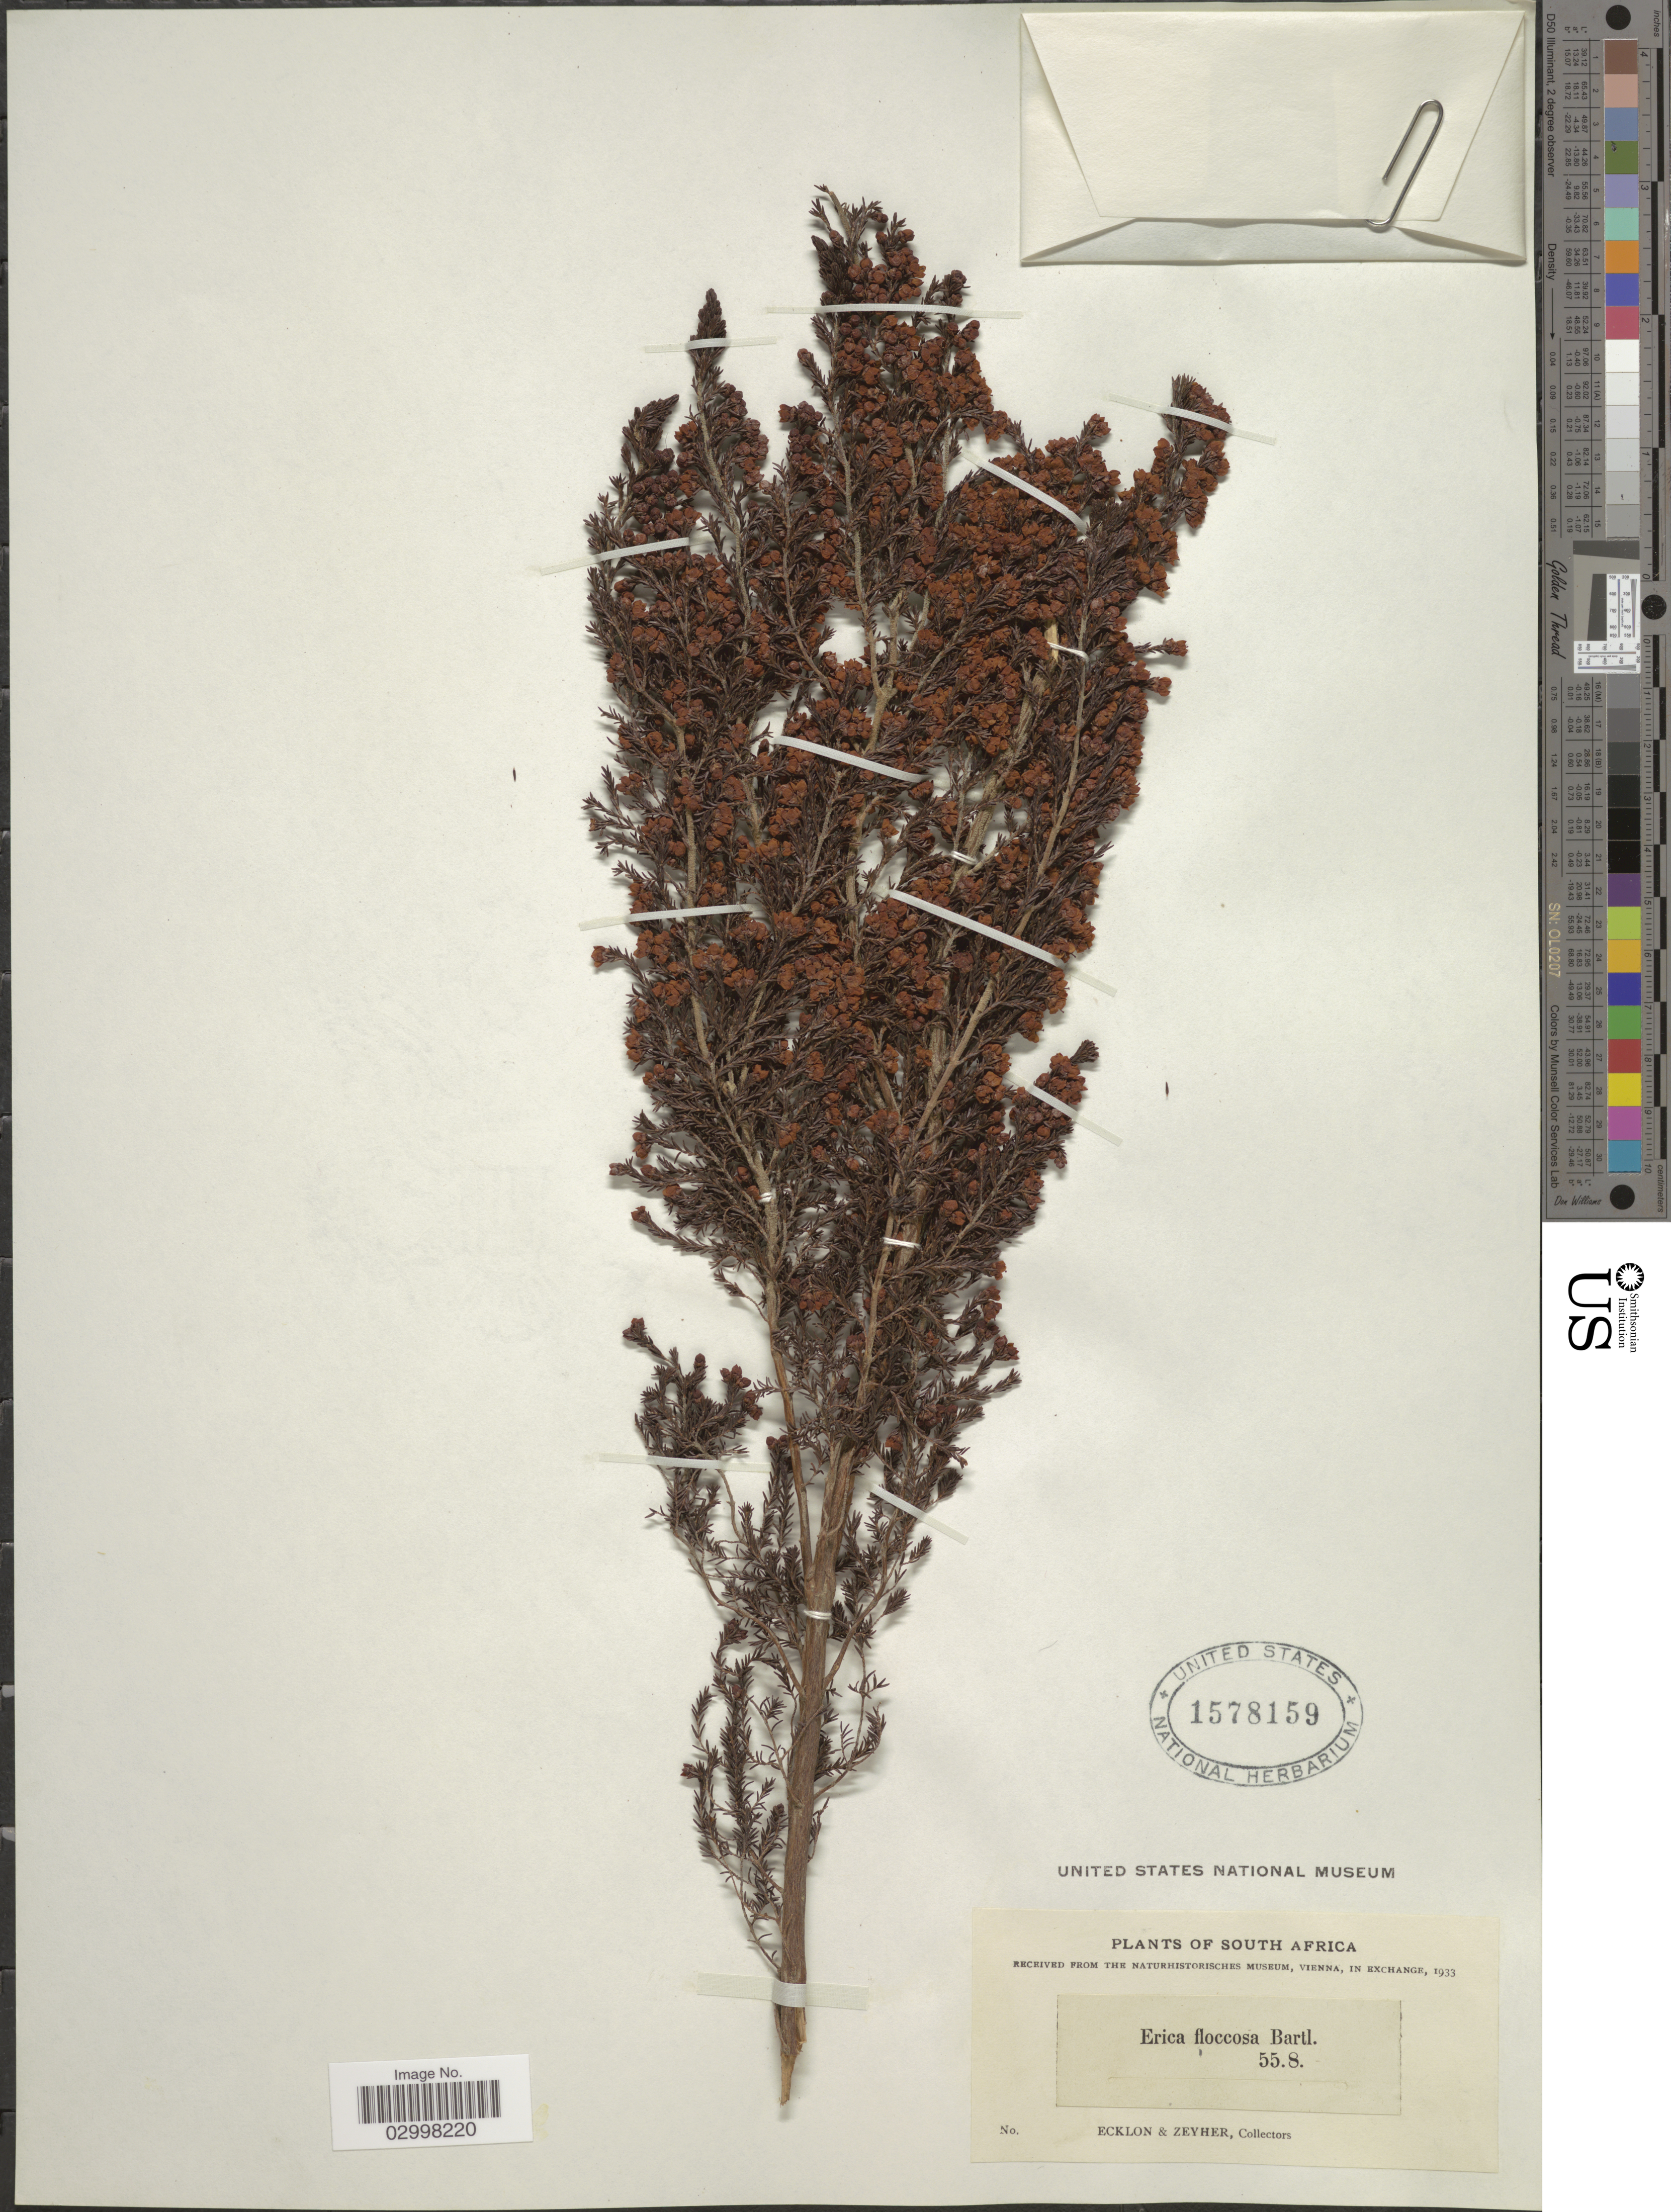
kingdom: Plantae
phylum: Tracheophyta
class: Magnoliopsida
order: Ericales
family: Ericaceae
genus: Erica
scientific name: Erica floccosa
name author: Salisb.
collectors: -. Ecklon & -. Zeyher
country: South Africa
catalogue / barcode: US 1578159